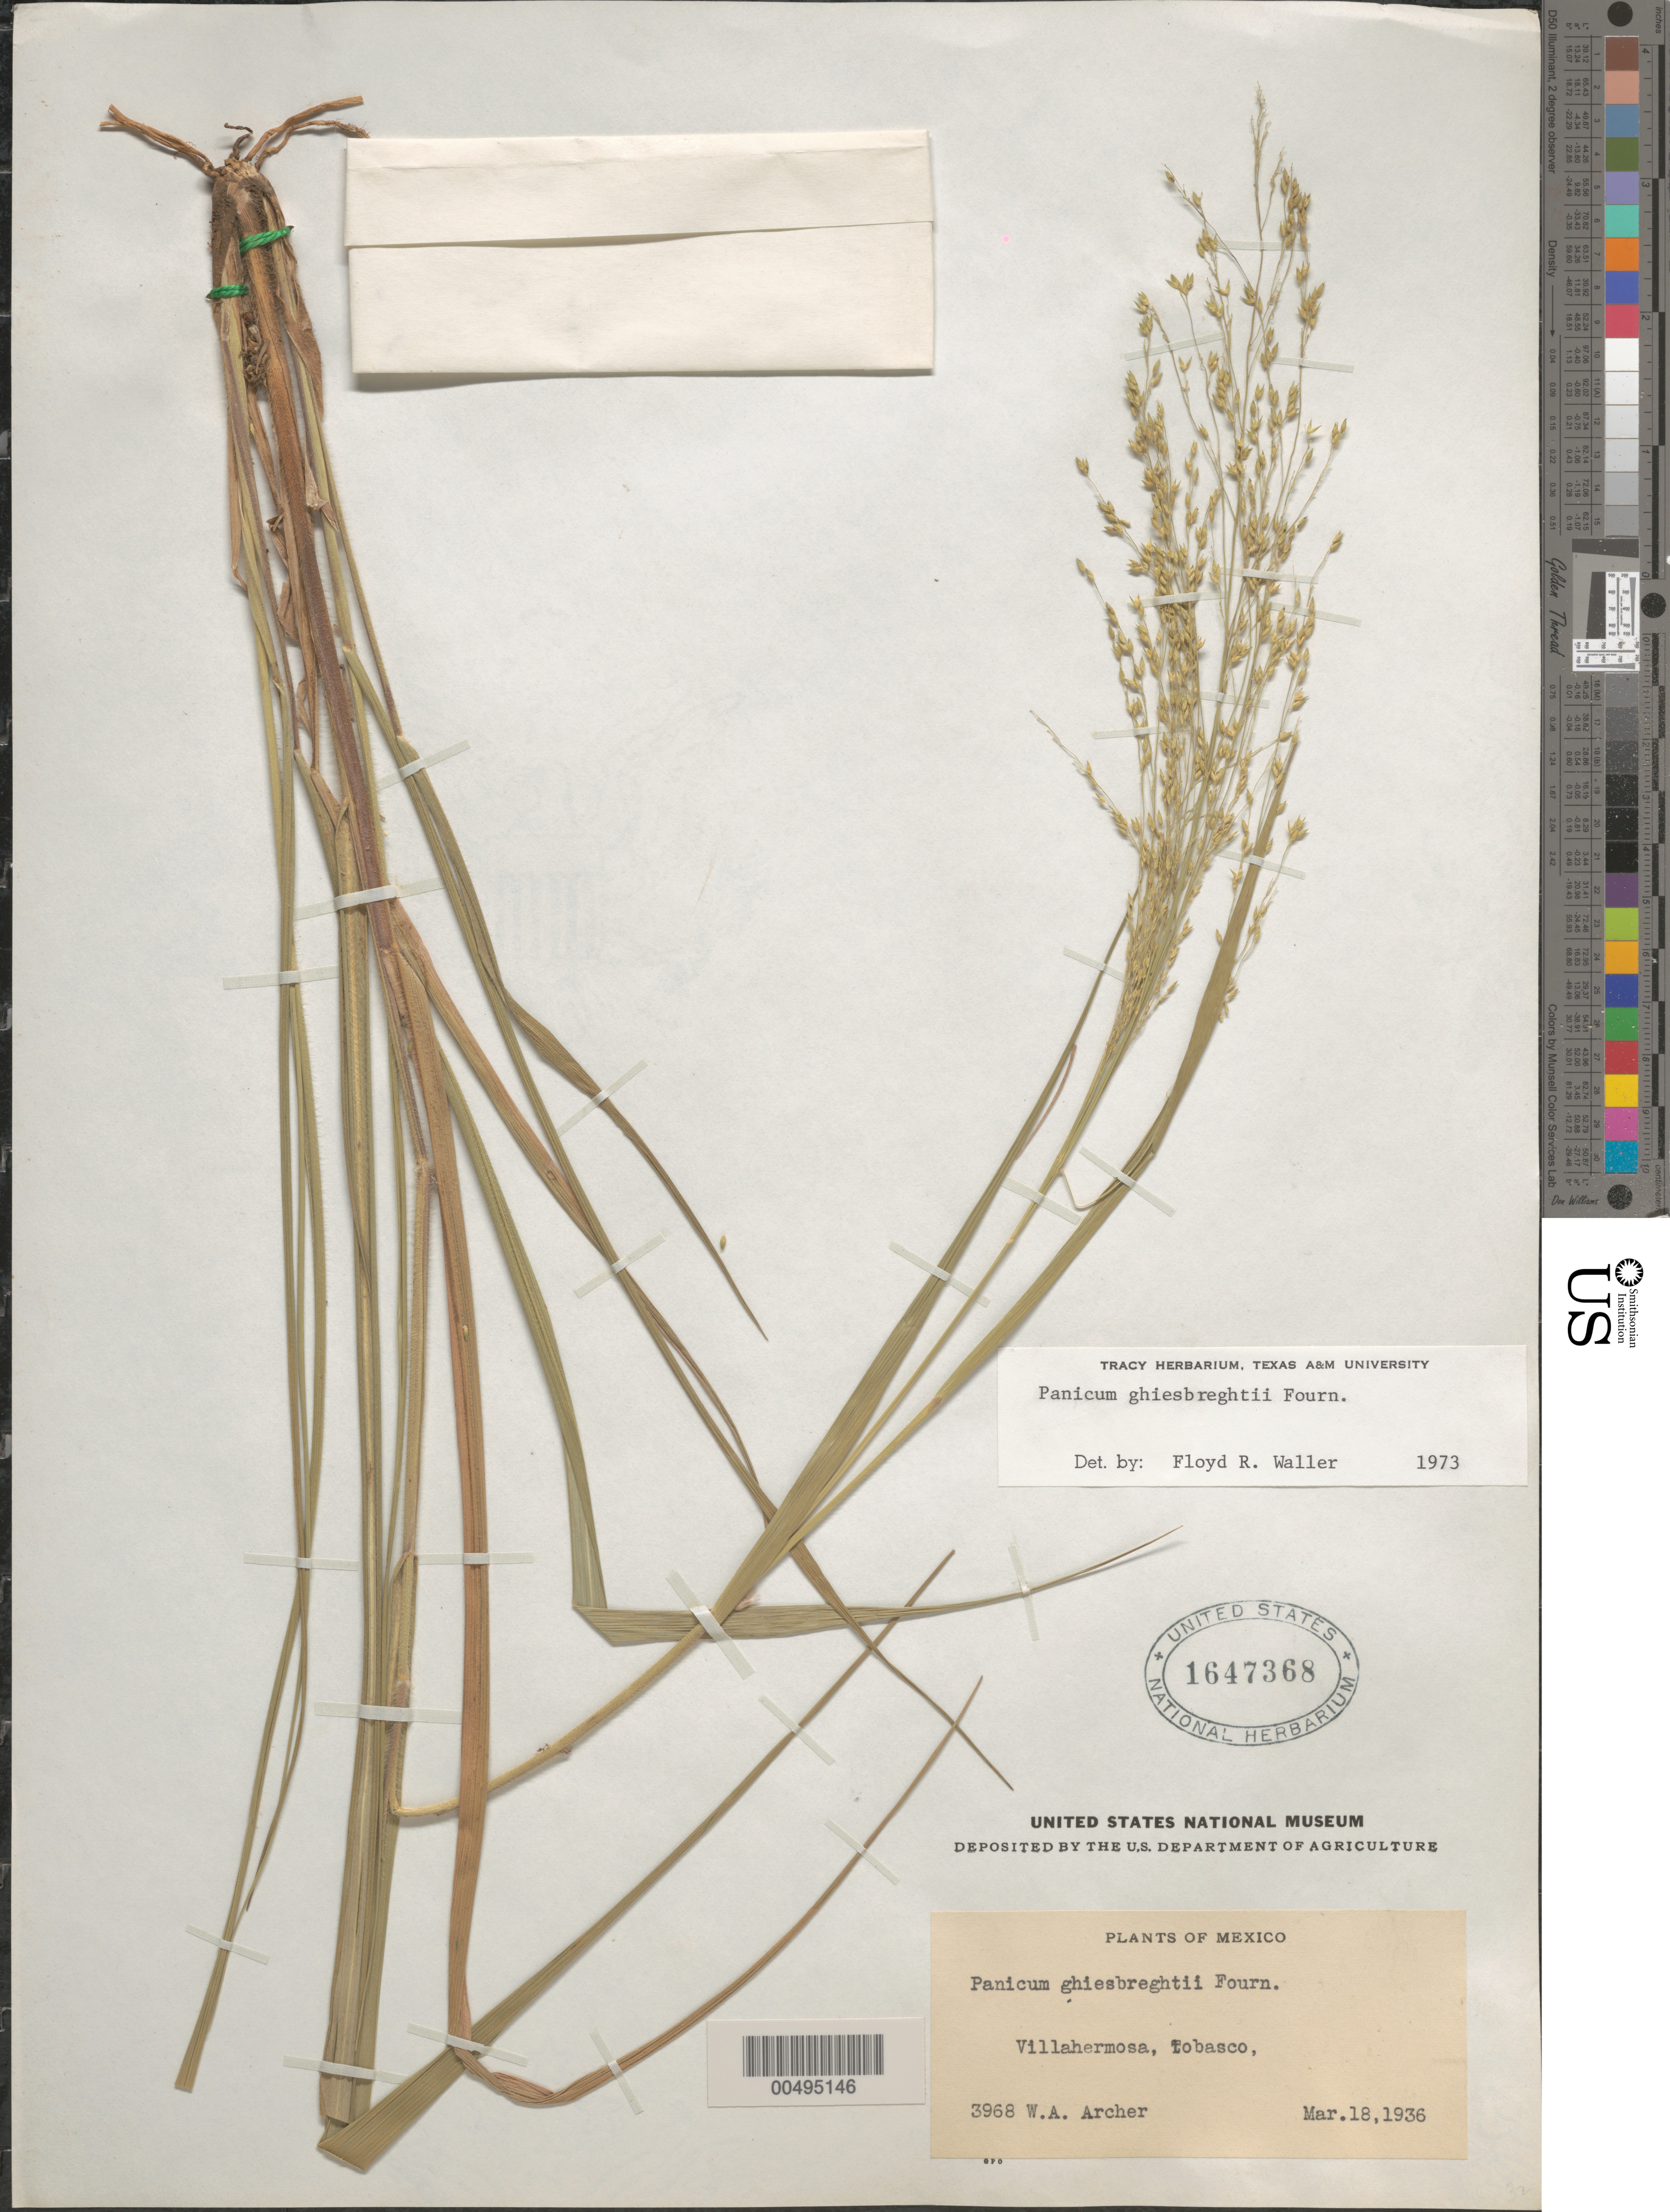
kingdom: Plantae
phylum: Tracheophyta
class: Liliopsida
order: Poales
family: Poaceae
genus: Panicum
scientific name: Panicum ghiesbreghtii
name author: E. Fourn.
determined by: Waller, F. R.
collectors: W. A. Archer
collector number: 3968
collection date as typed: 18 Mar 1936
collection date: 1936-03-18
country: Mexico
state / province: Tabasco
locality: Villahermosa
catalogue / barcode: US 1647368